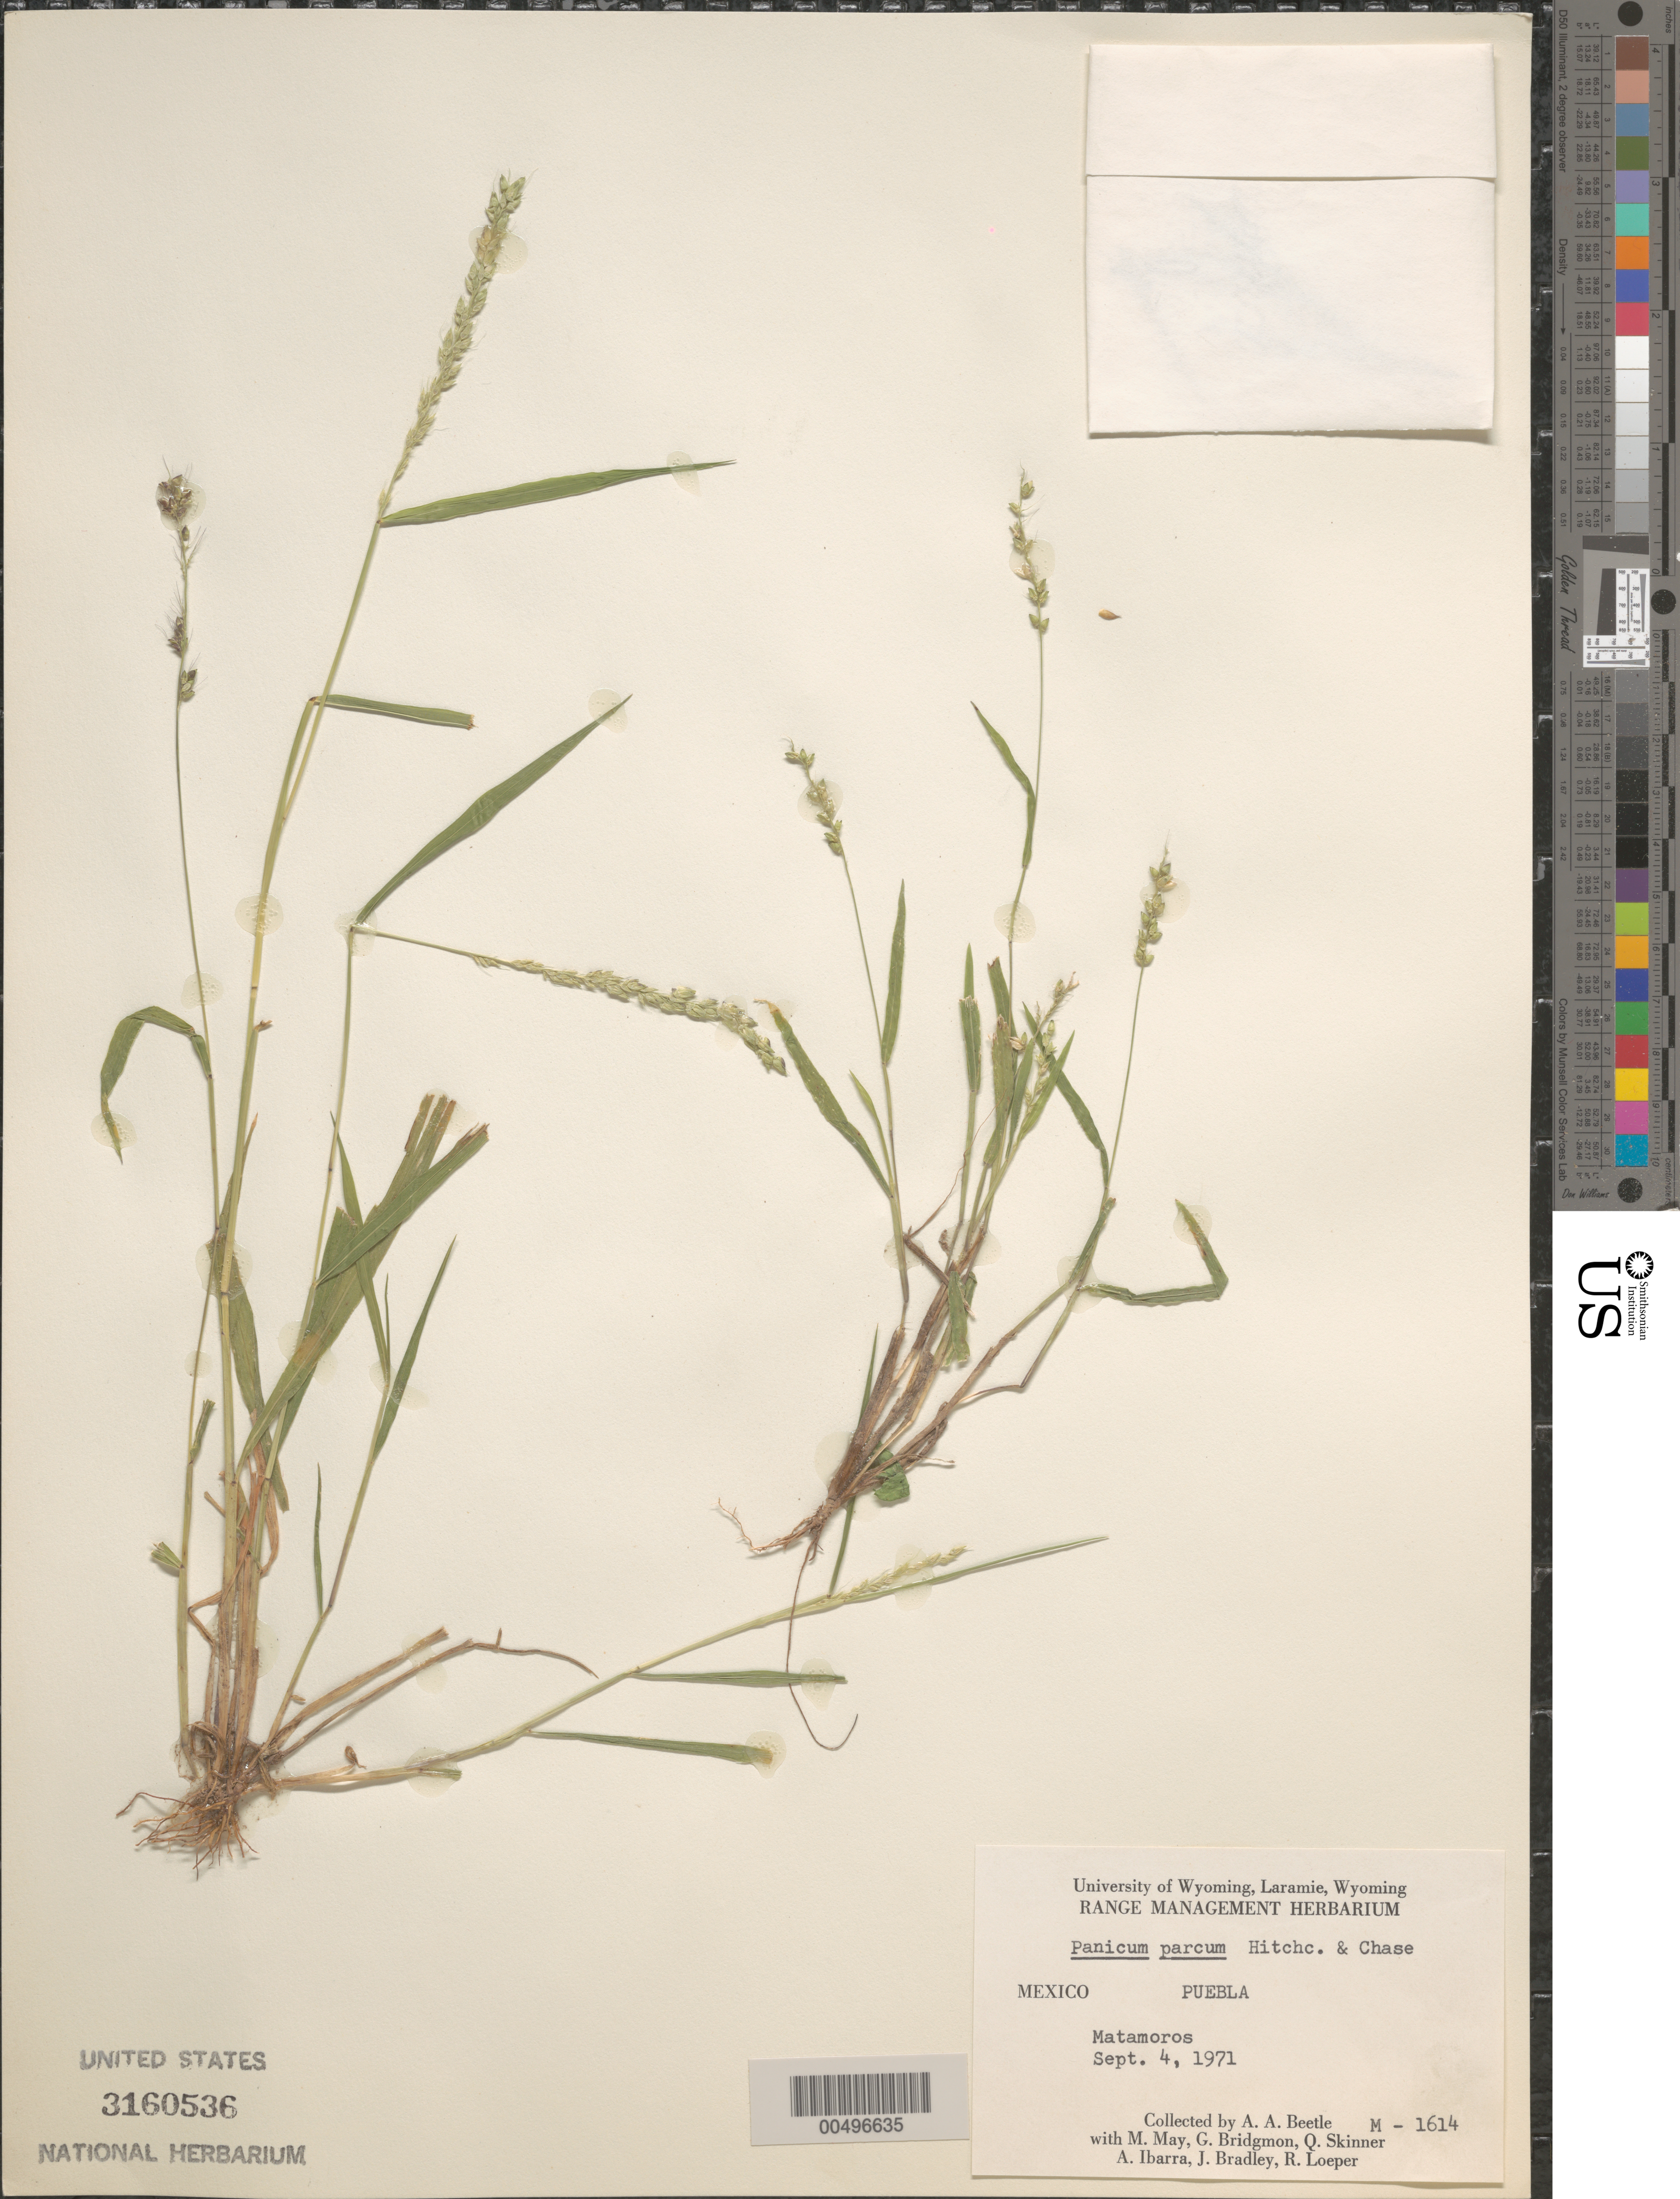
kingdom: Plantae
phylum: Tracheophyta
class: Liliopsida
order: Poales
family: Poaceae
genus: Panicum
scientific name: Panicum parcum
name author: Hitchc. & Chase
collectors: A. A. Beetle, M. May, G. Bridgmon & Q. Skinner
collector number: M-1614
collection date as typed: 4 Sep 1971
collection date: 1971-09-04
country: Mexico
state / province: Puebla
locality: Matamoros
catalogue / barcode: US 3160536